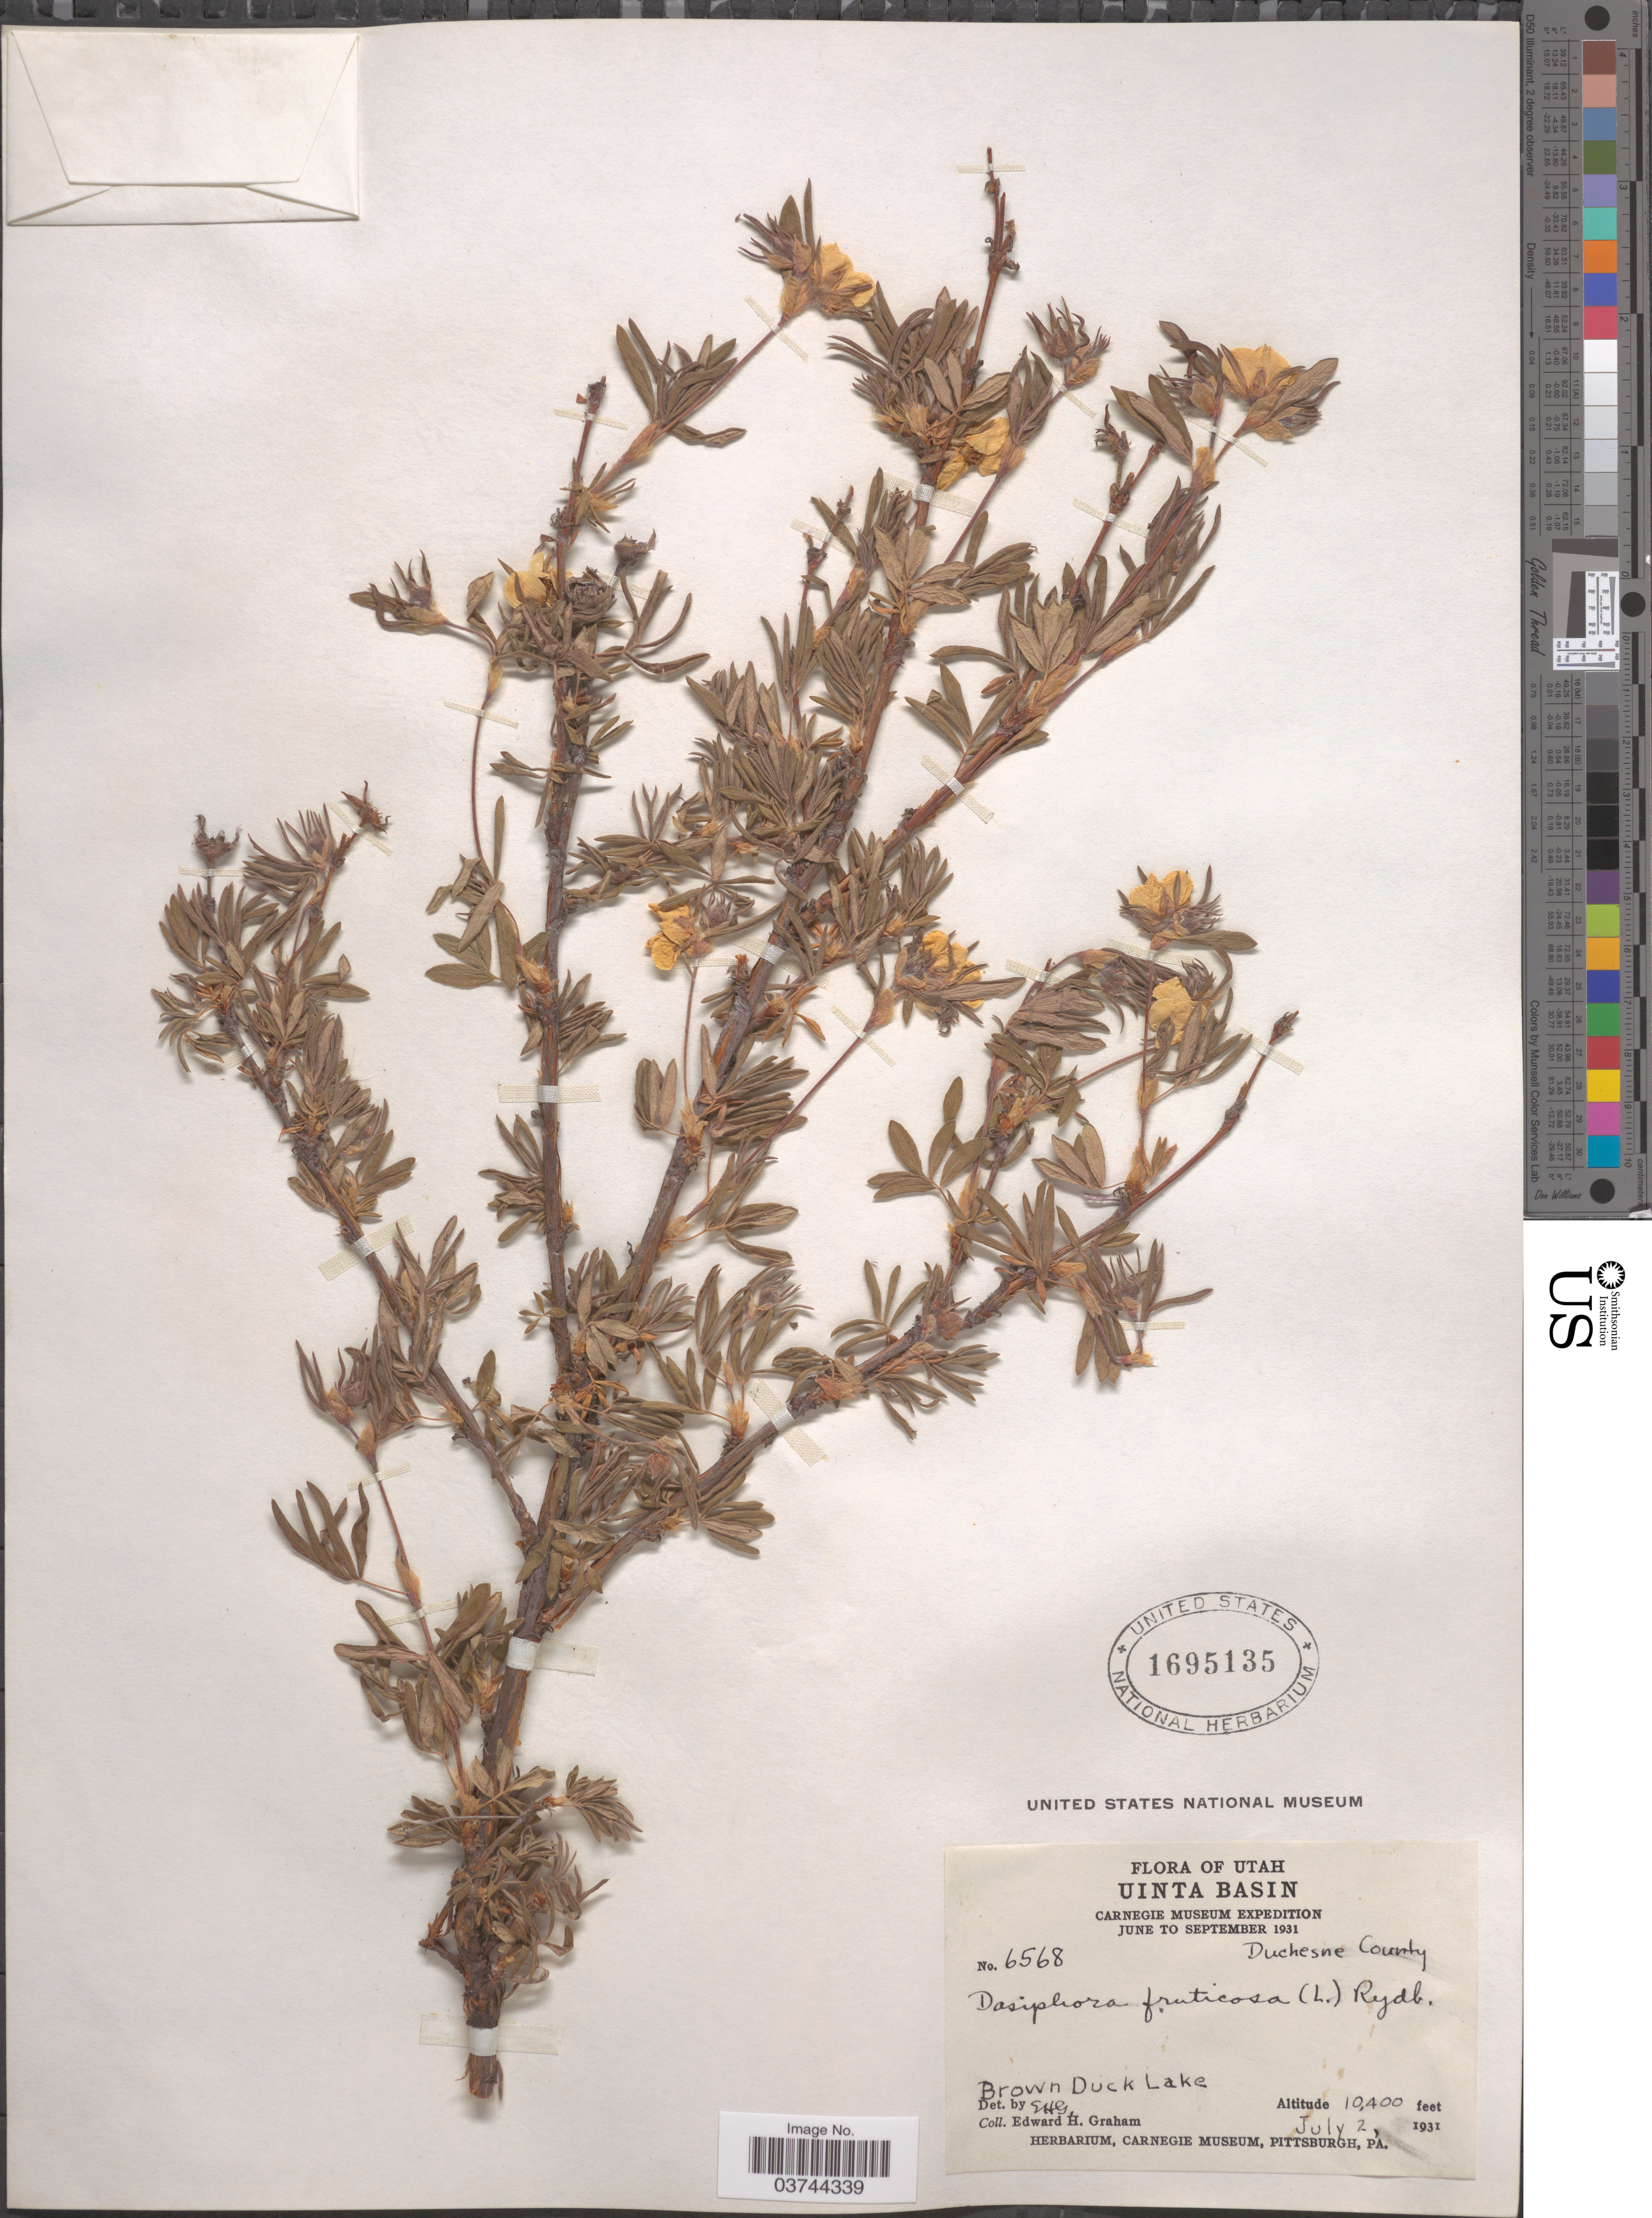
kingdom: Plantae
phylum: Tracheophyta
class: Magnoliopsida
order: Rosales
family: Rosaceae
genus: Dasiphora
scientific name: Dasiphora fruticosa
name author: (L.) Rydb.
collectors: E. H. Graham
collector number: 6568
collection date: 1931-07-02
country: United States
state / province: Utah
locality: Uinta Basin. Duchesne County. Brown Duck Lake.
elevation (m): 3170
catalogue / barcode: US 1695135